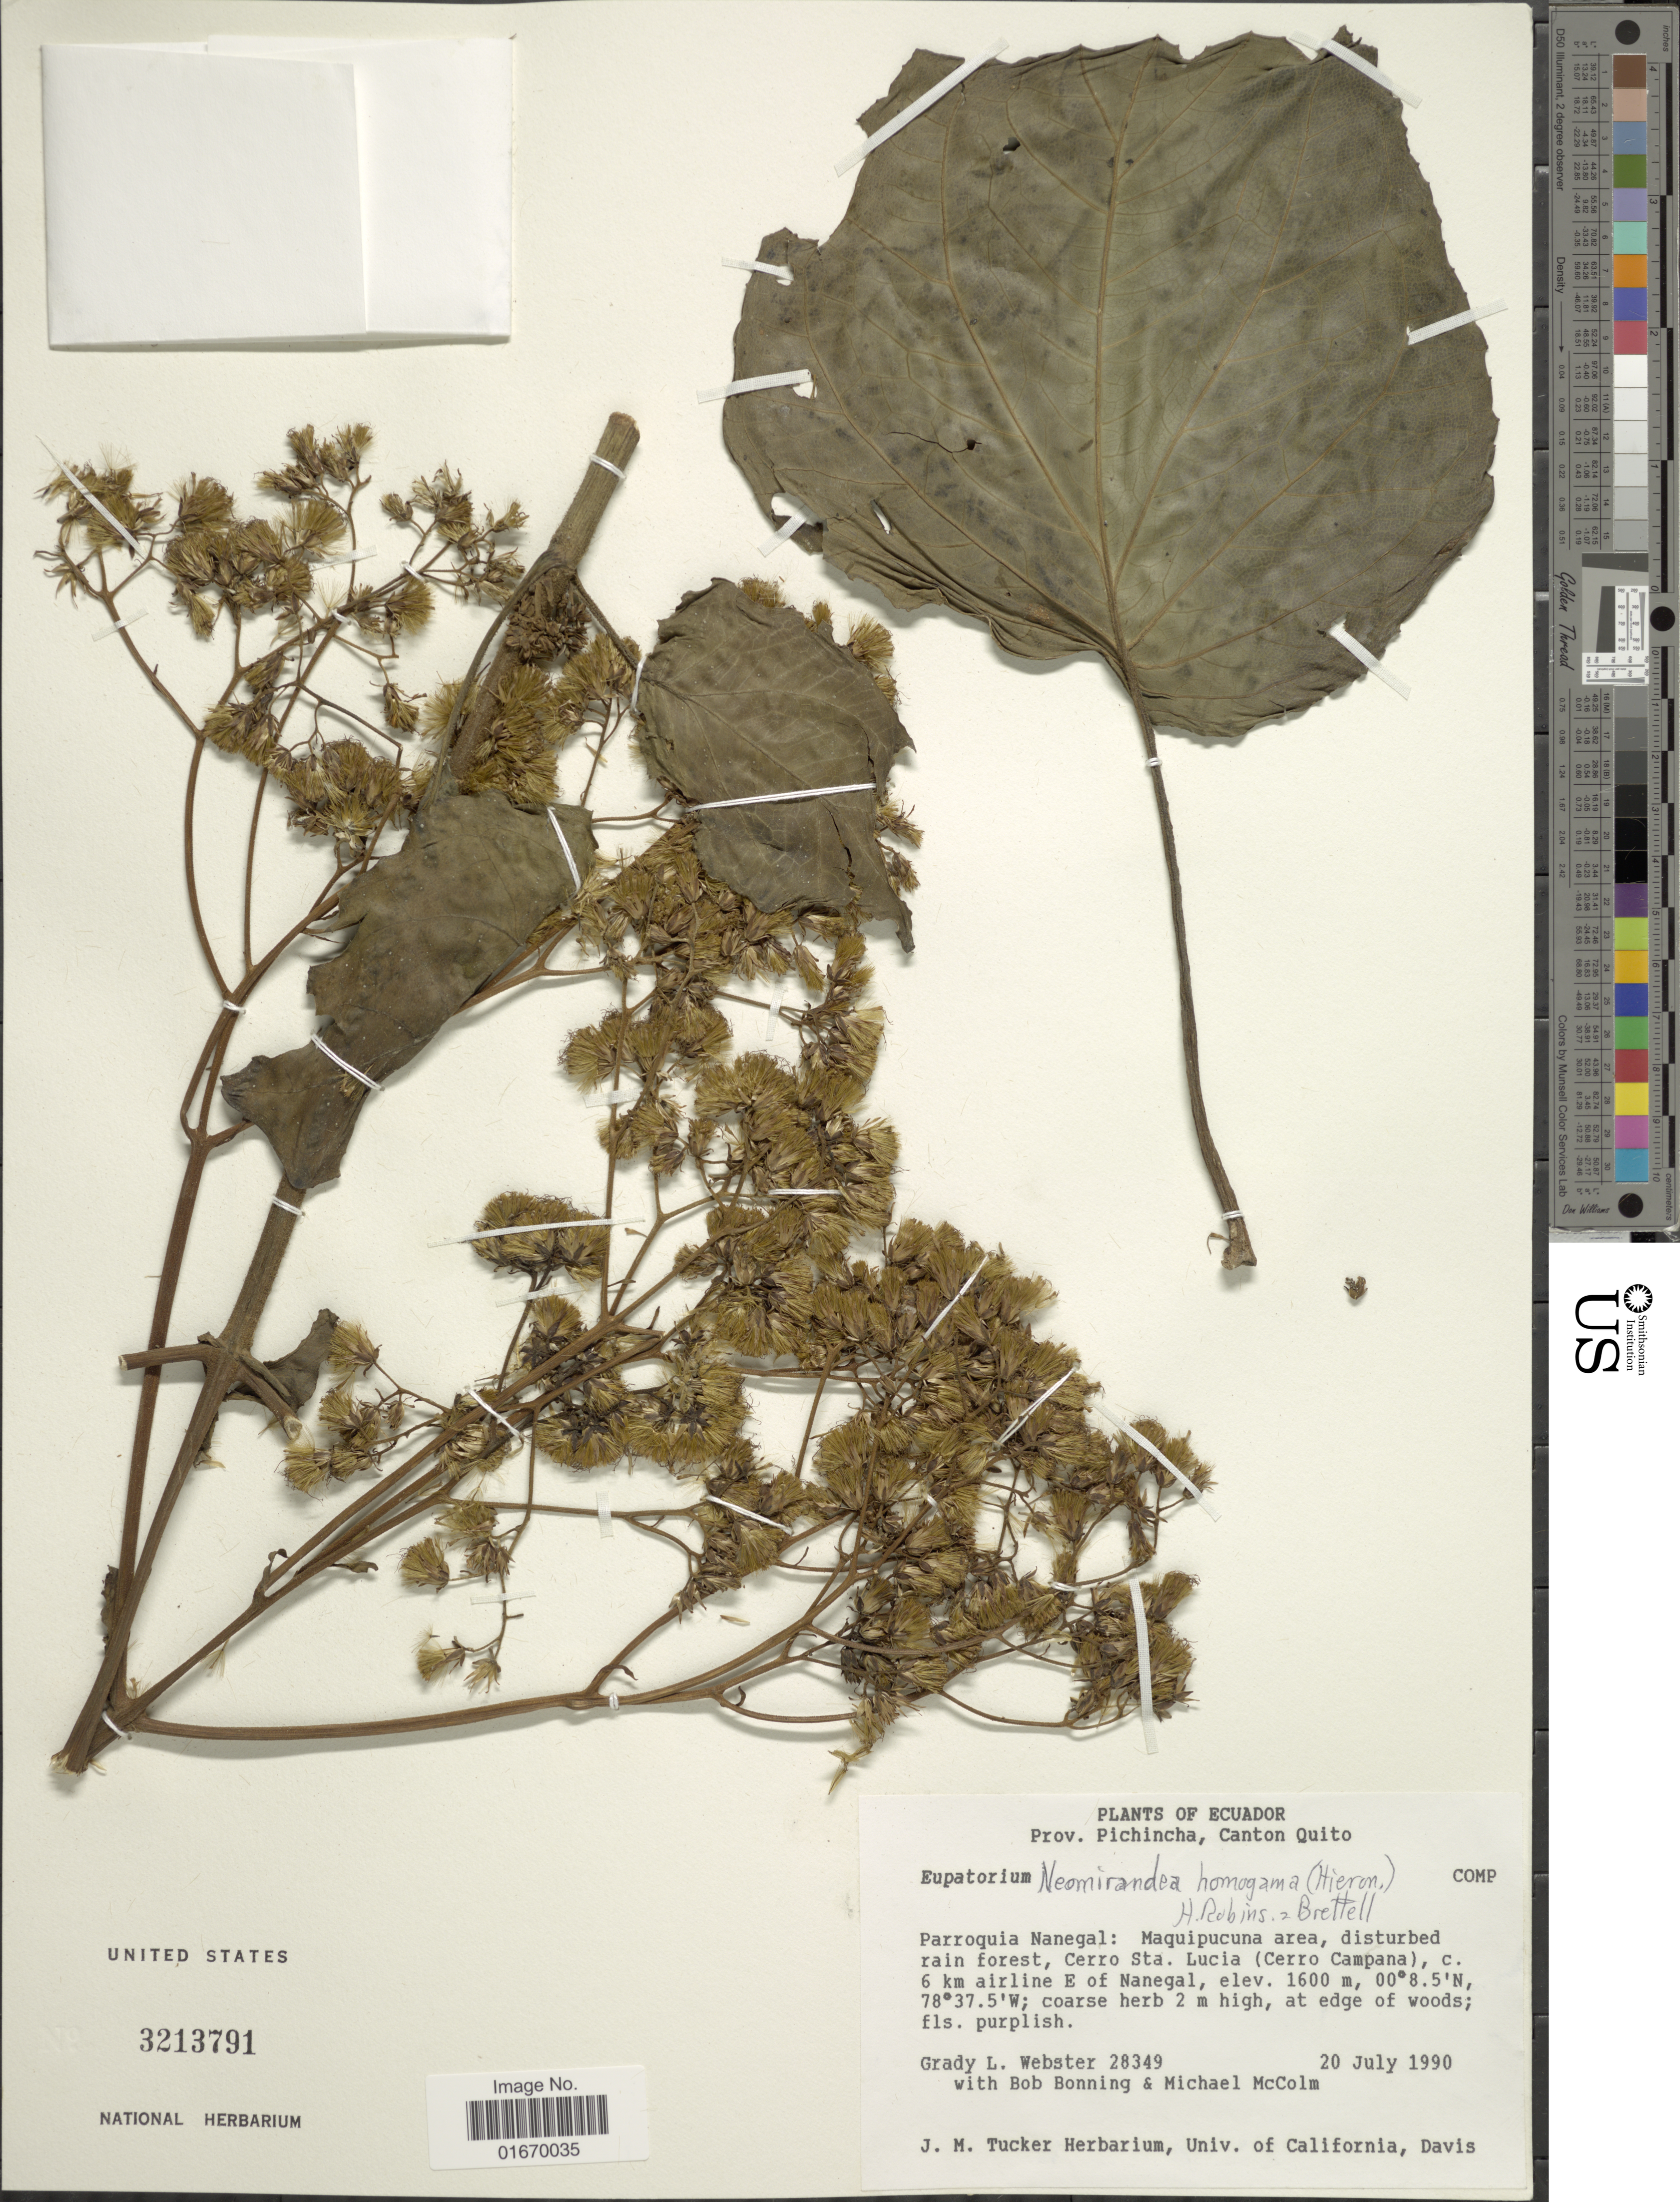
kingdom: Plantae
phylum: Tracheophyta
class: Magnoliopsida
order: Asterales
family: Asteraceae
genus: Neomirandea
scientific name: Neomirandea homogama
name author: (Hieron.) H. Rob.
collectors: G. L. Webster, B. Bonning & M. McColm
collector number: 28349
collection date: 1990-07-20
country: Ecuador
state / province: Pichincha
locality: Canton Quito, Parroquia Nanegal, Maquipucuna area, Cerro Sta. Lucia (Cerro Campana), c. 6 km airline E of Nanegal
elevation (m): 1600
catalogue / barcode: US 3213791